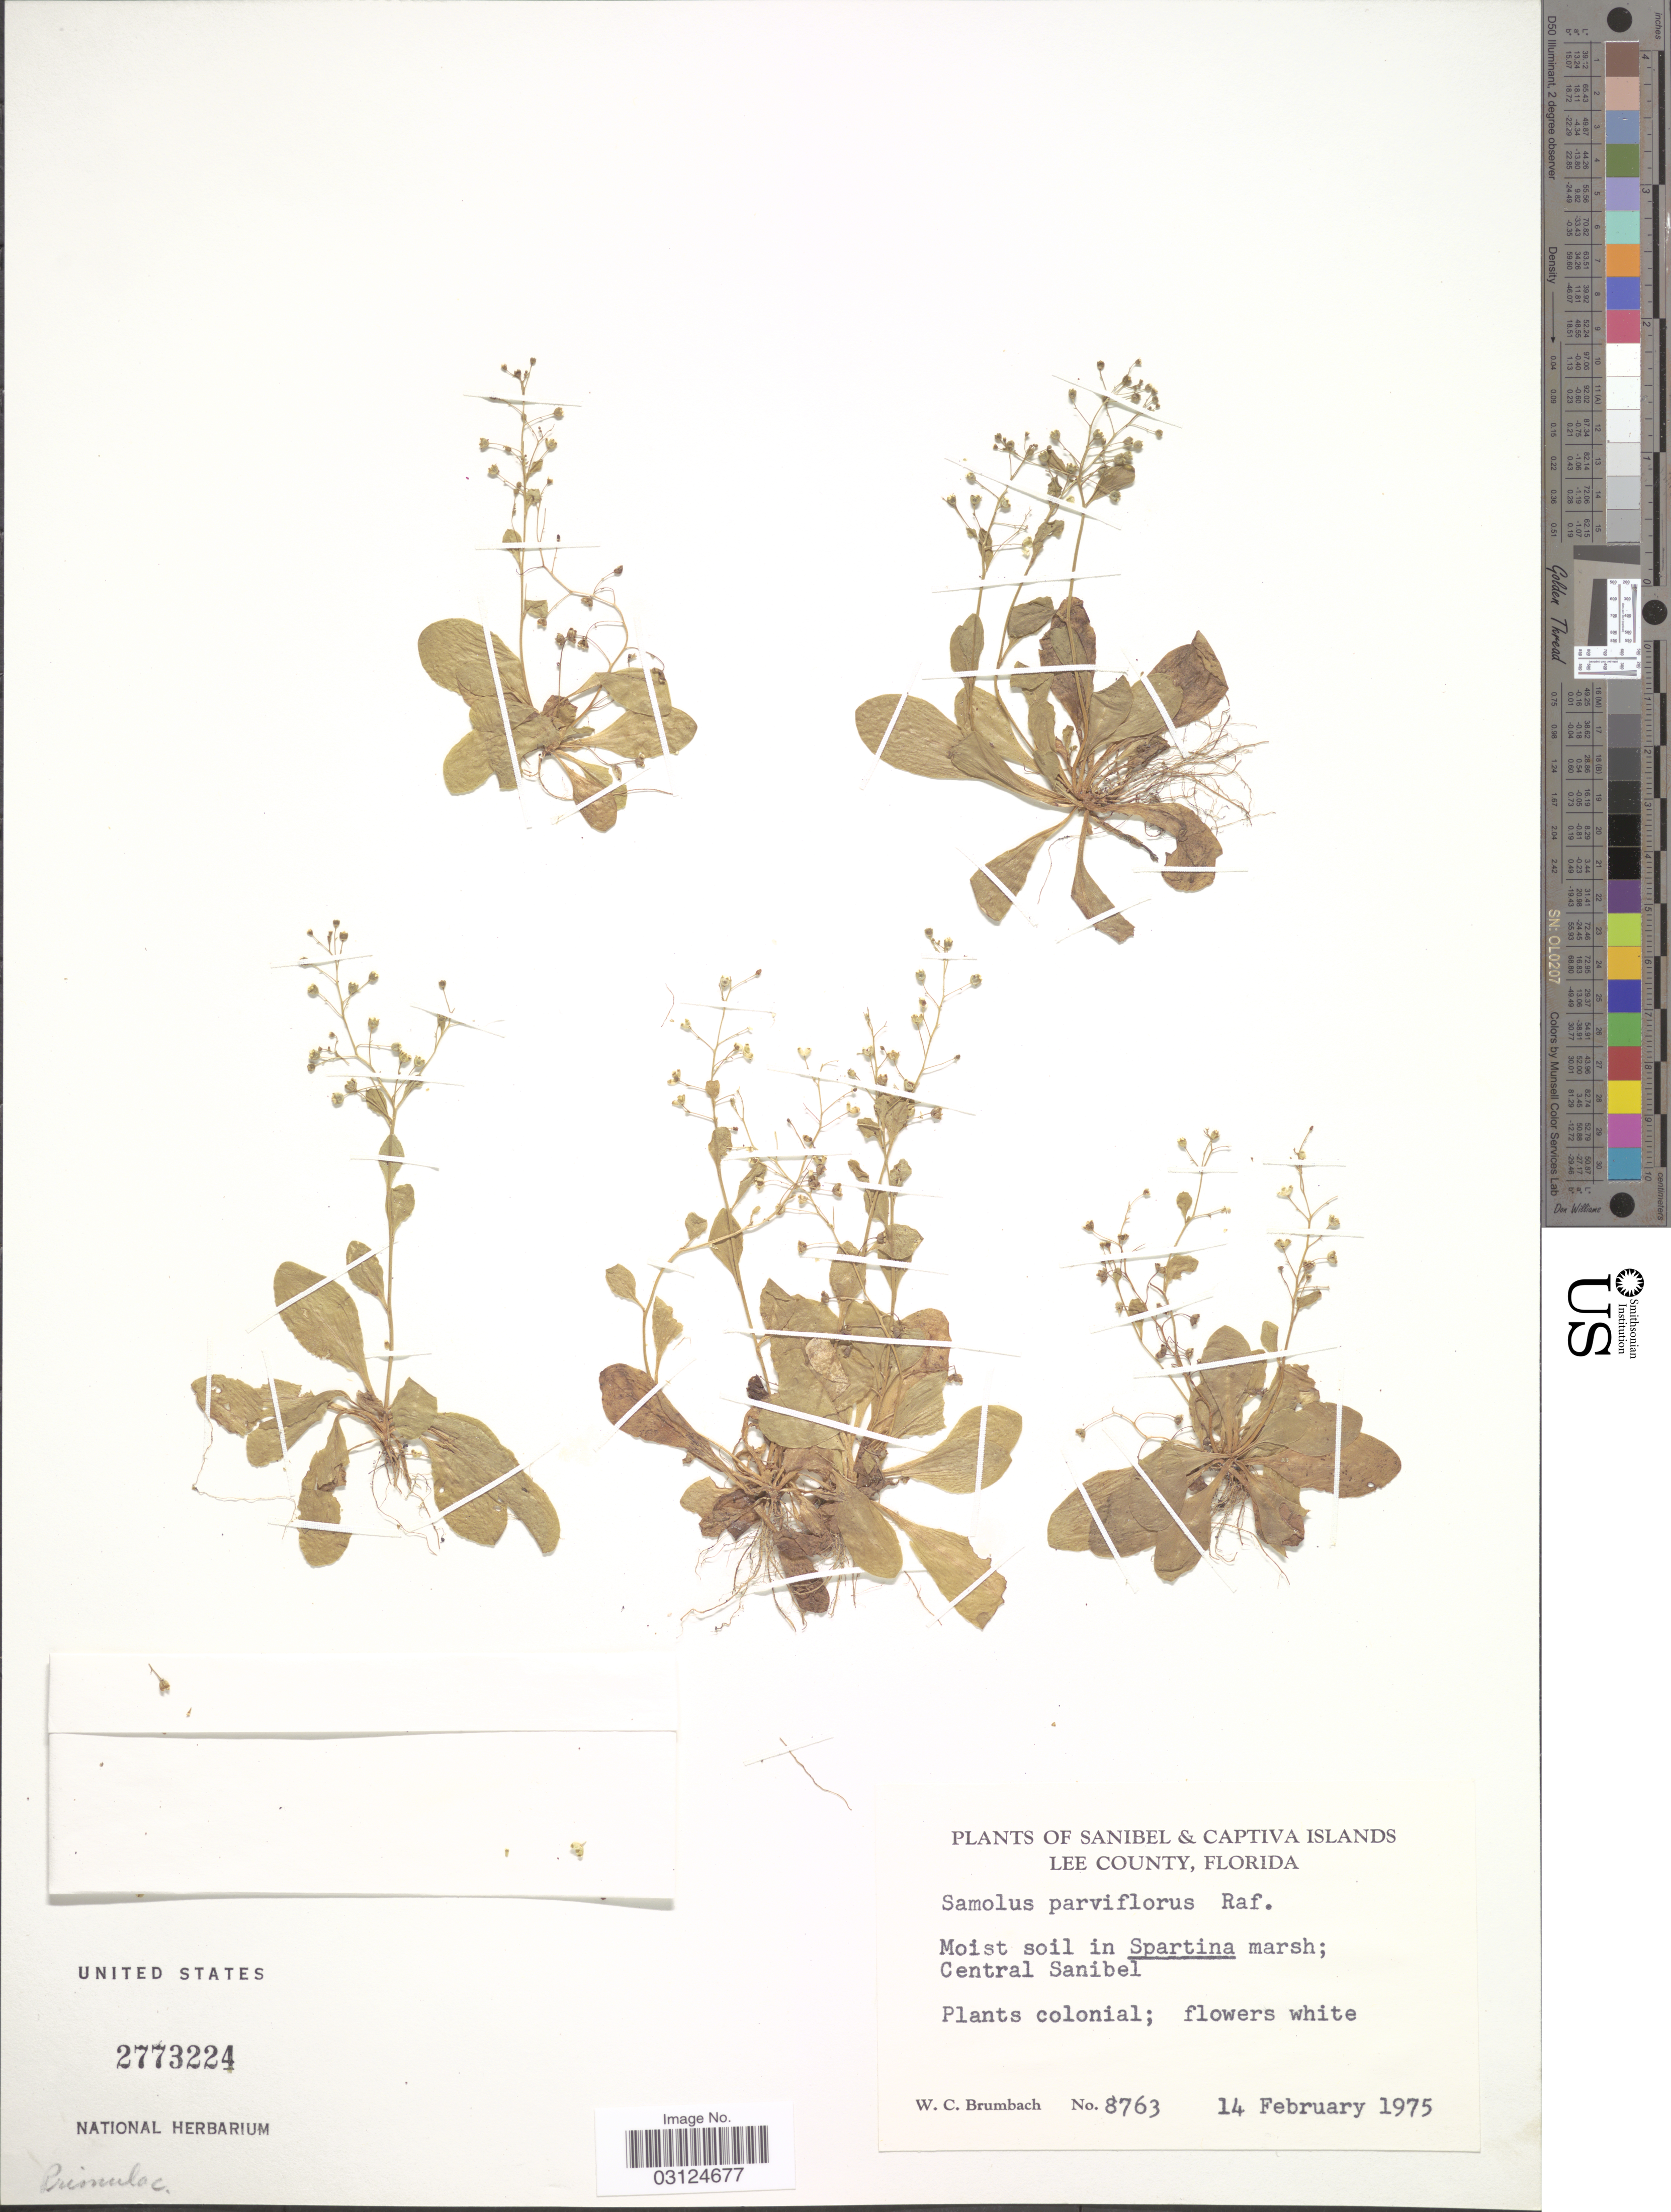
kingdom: Plantae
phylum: Tracheophyta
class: Magnoliopsida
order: Ericales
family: Primulaceae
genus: Samolus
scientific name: Samolus parviflorus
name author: Raf.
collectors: W. C. Brumbach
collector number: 8763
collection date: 1975-02-14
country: United States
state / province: Florida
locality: Sanibel & Captiva Islands. Lee County. Central Sanibel.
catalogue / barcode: US 2773224